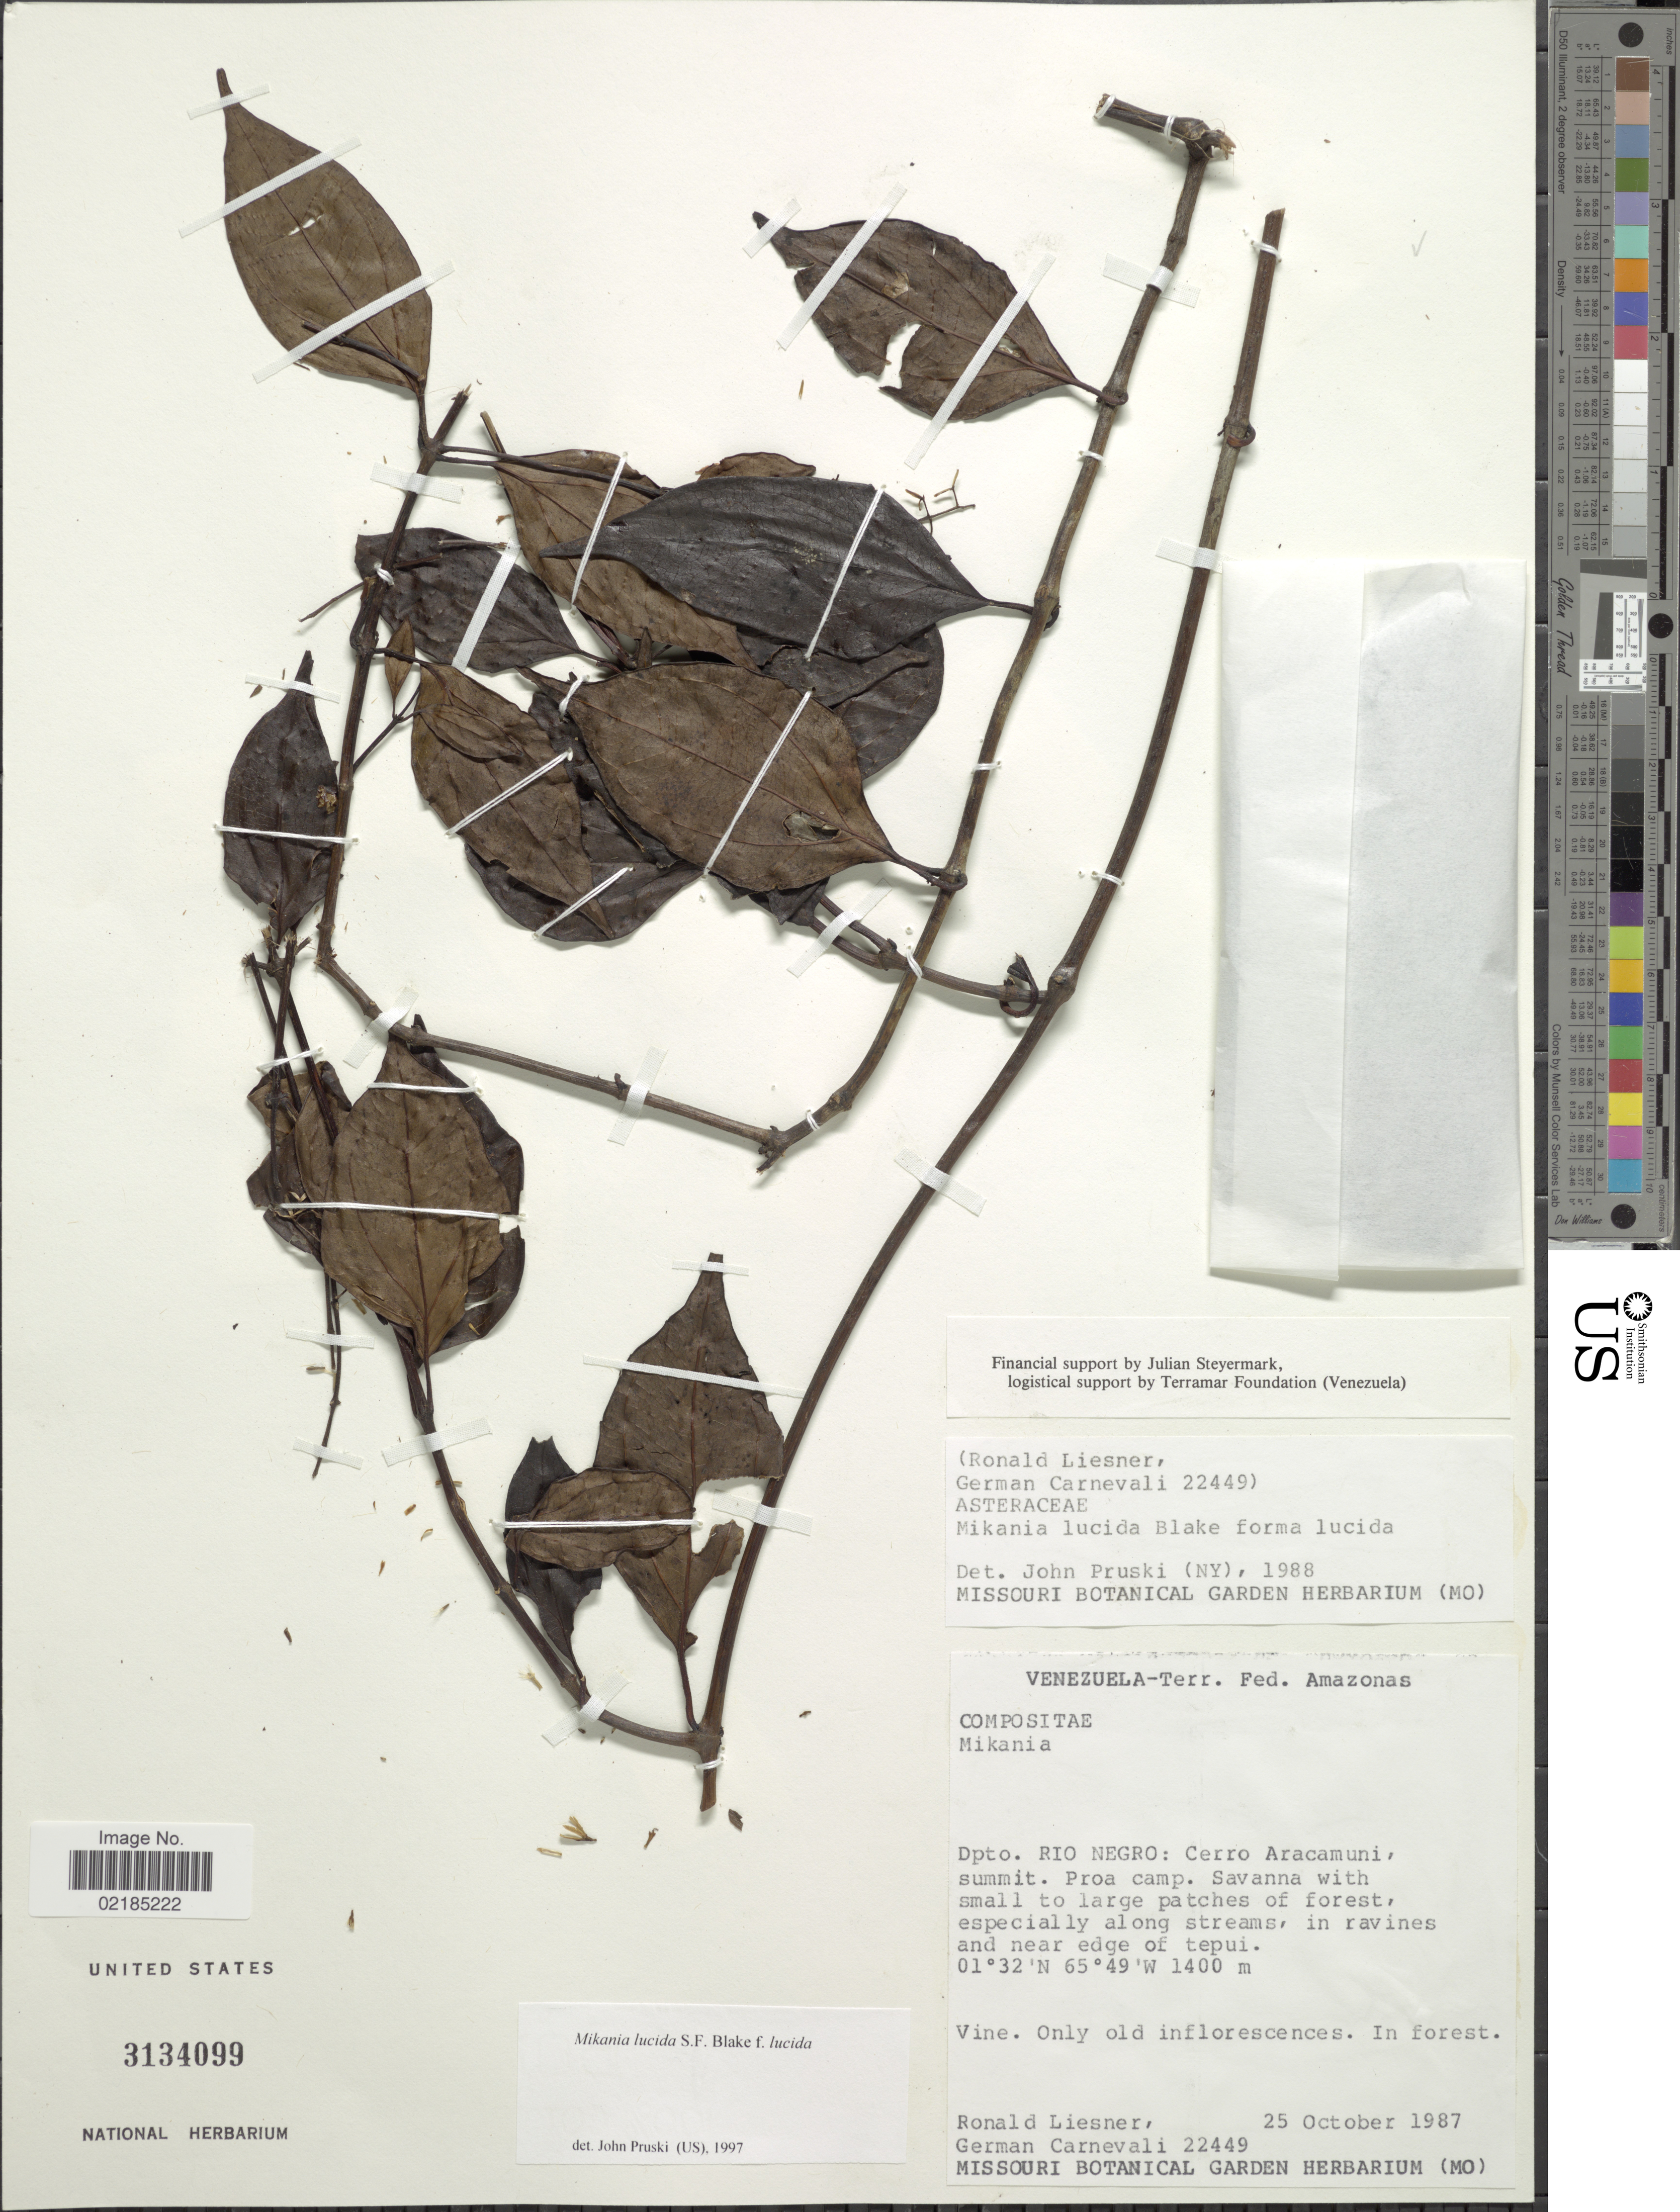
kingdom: Plantae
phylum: Tracheophyta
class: Magnoliopsida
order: Asterales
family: Asteraceae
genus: Mikania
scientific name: Mikania lucida f. lucida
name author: S.F. Blake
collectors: R. L. Liesner & G. Carnevali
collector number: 22449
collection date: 1987-10-25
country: Venezuela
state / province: Amazonas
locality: Terr. Fed. Amazonas. Dpto. Rio Negro: Cerro Aracamuni, summit. Proa camp.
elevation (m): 1400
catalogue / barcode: US 3134099